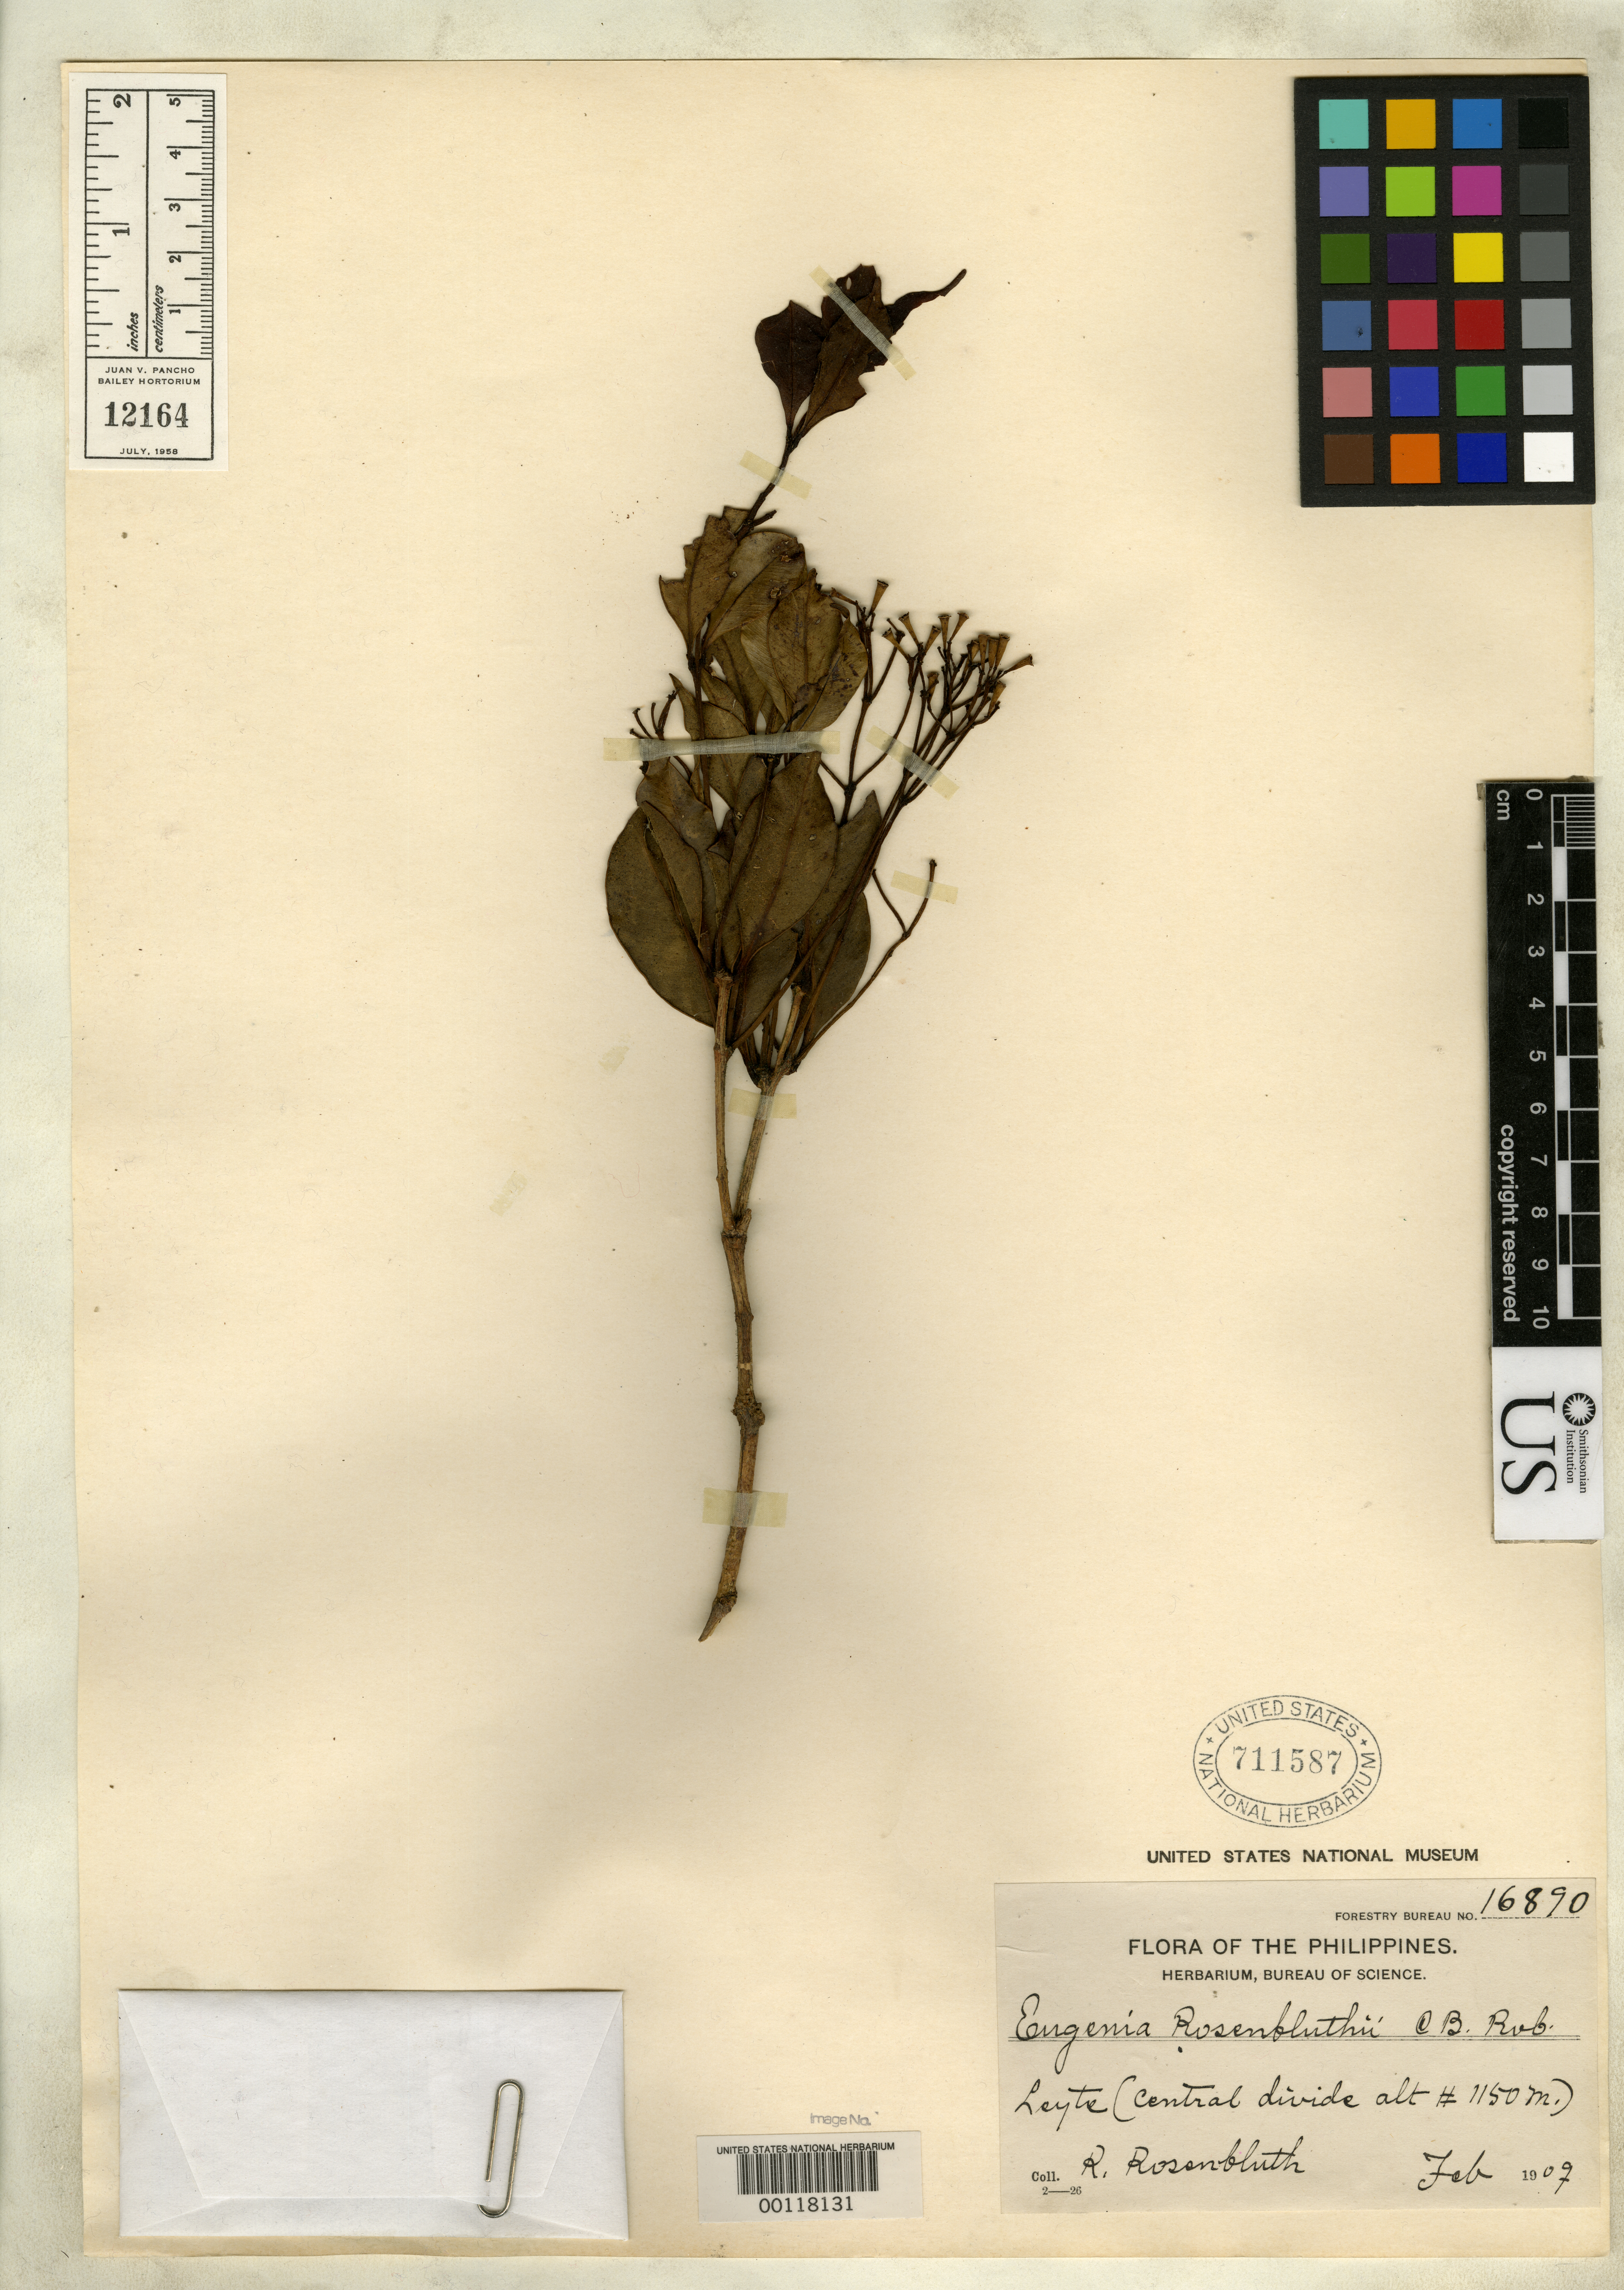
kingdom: Plantae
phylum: Tracheophyta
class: Magnoliopsida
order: Myrtales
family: Myrtaceae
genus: Eugenia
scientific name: Eugenia rosenbluthii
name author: C.B. Rob.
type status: Isotype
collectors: R. Rosenbluth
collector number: Bur. Sci. 16890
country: Philippines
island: Leyte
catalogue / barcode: US 711587